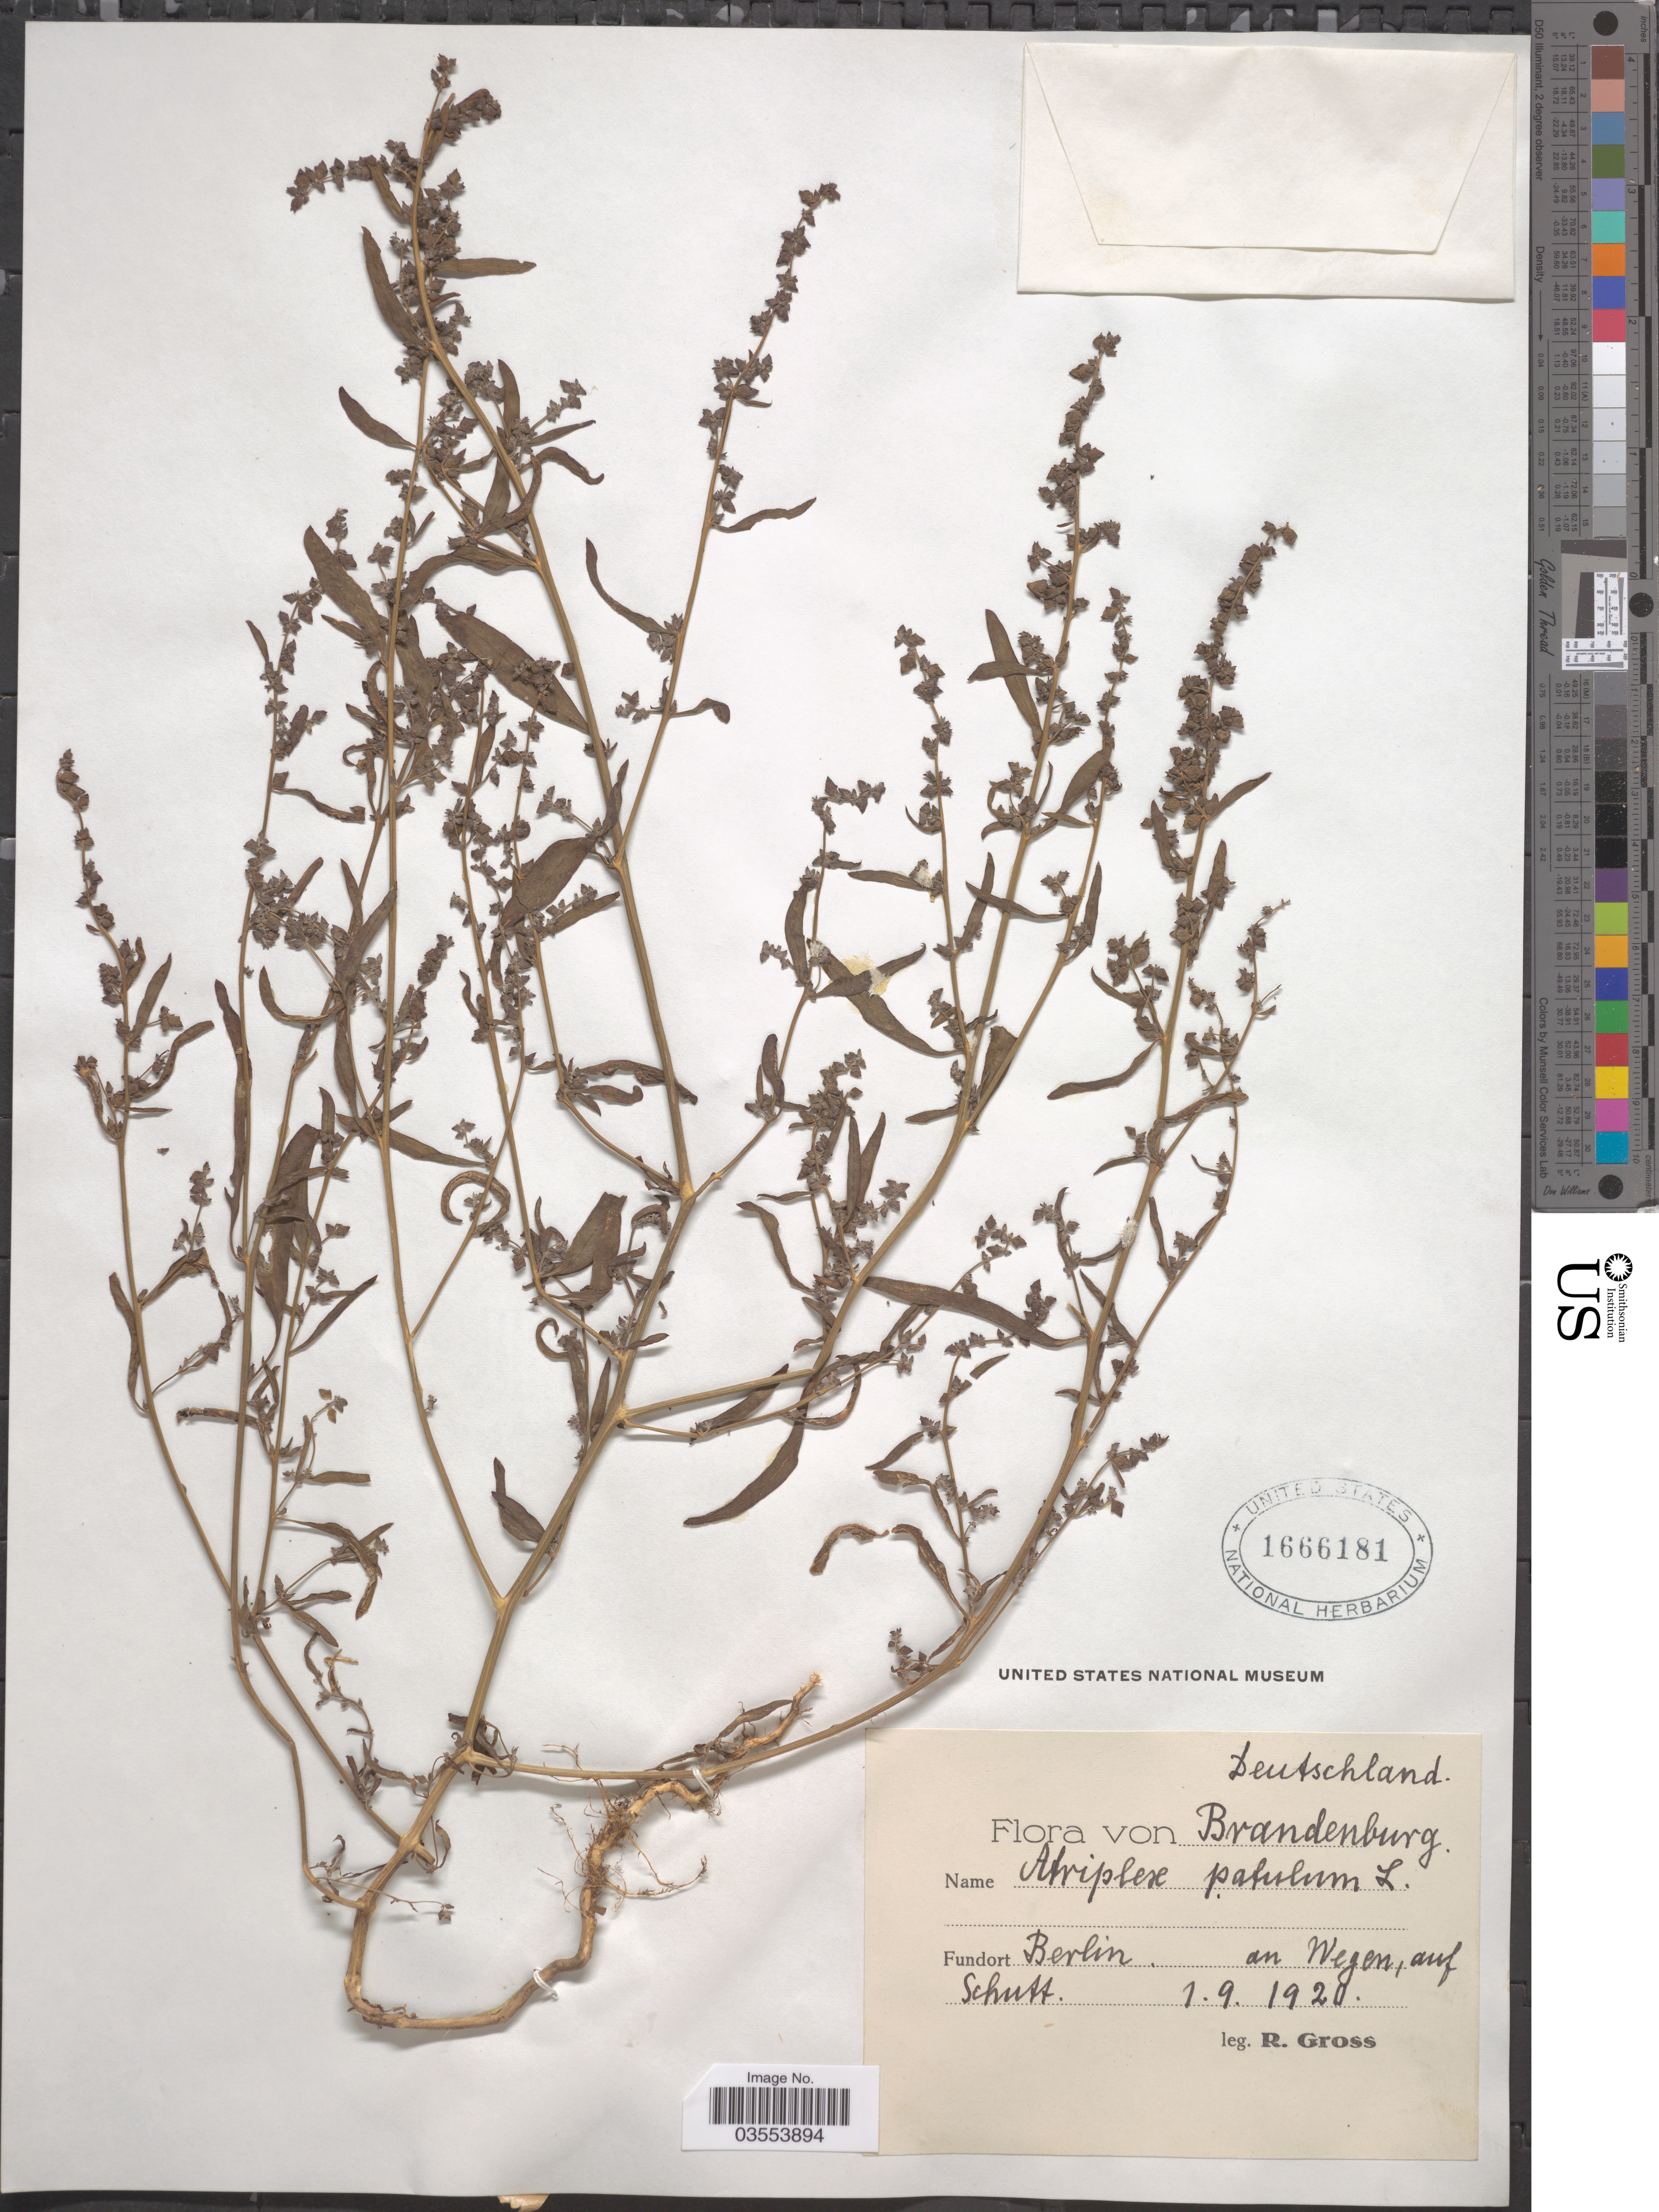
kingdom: Plantae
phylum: Tracheophyta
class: Magnoliopsida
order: Caryophyllales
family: Amaranthaceae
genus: Atriplex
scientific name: Atriplex patula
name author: L.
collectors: R. Gross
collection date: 1920-09-01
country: Germany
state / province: Berlin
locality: An wegen, auf Schutt.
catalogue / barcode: US 1666181